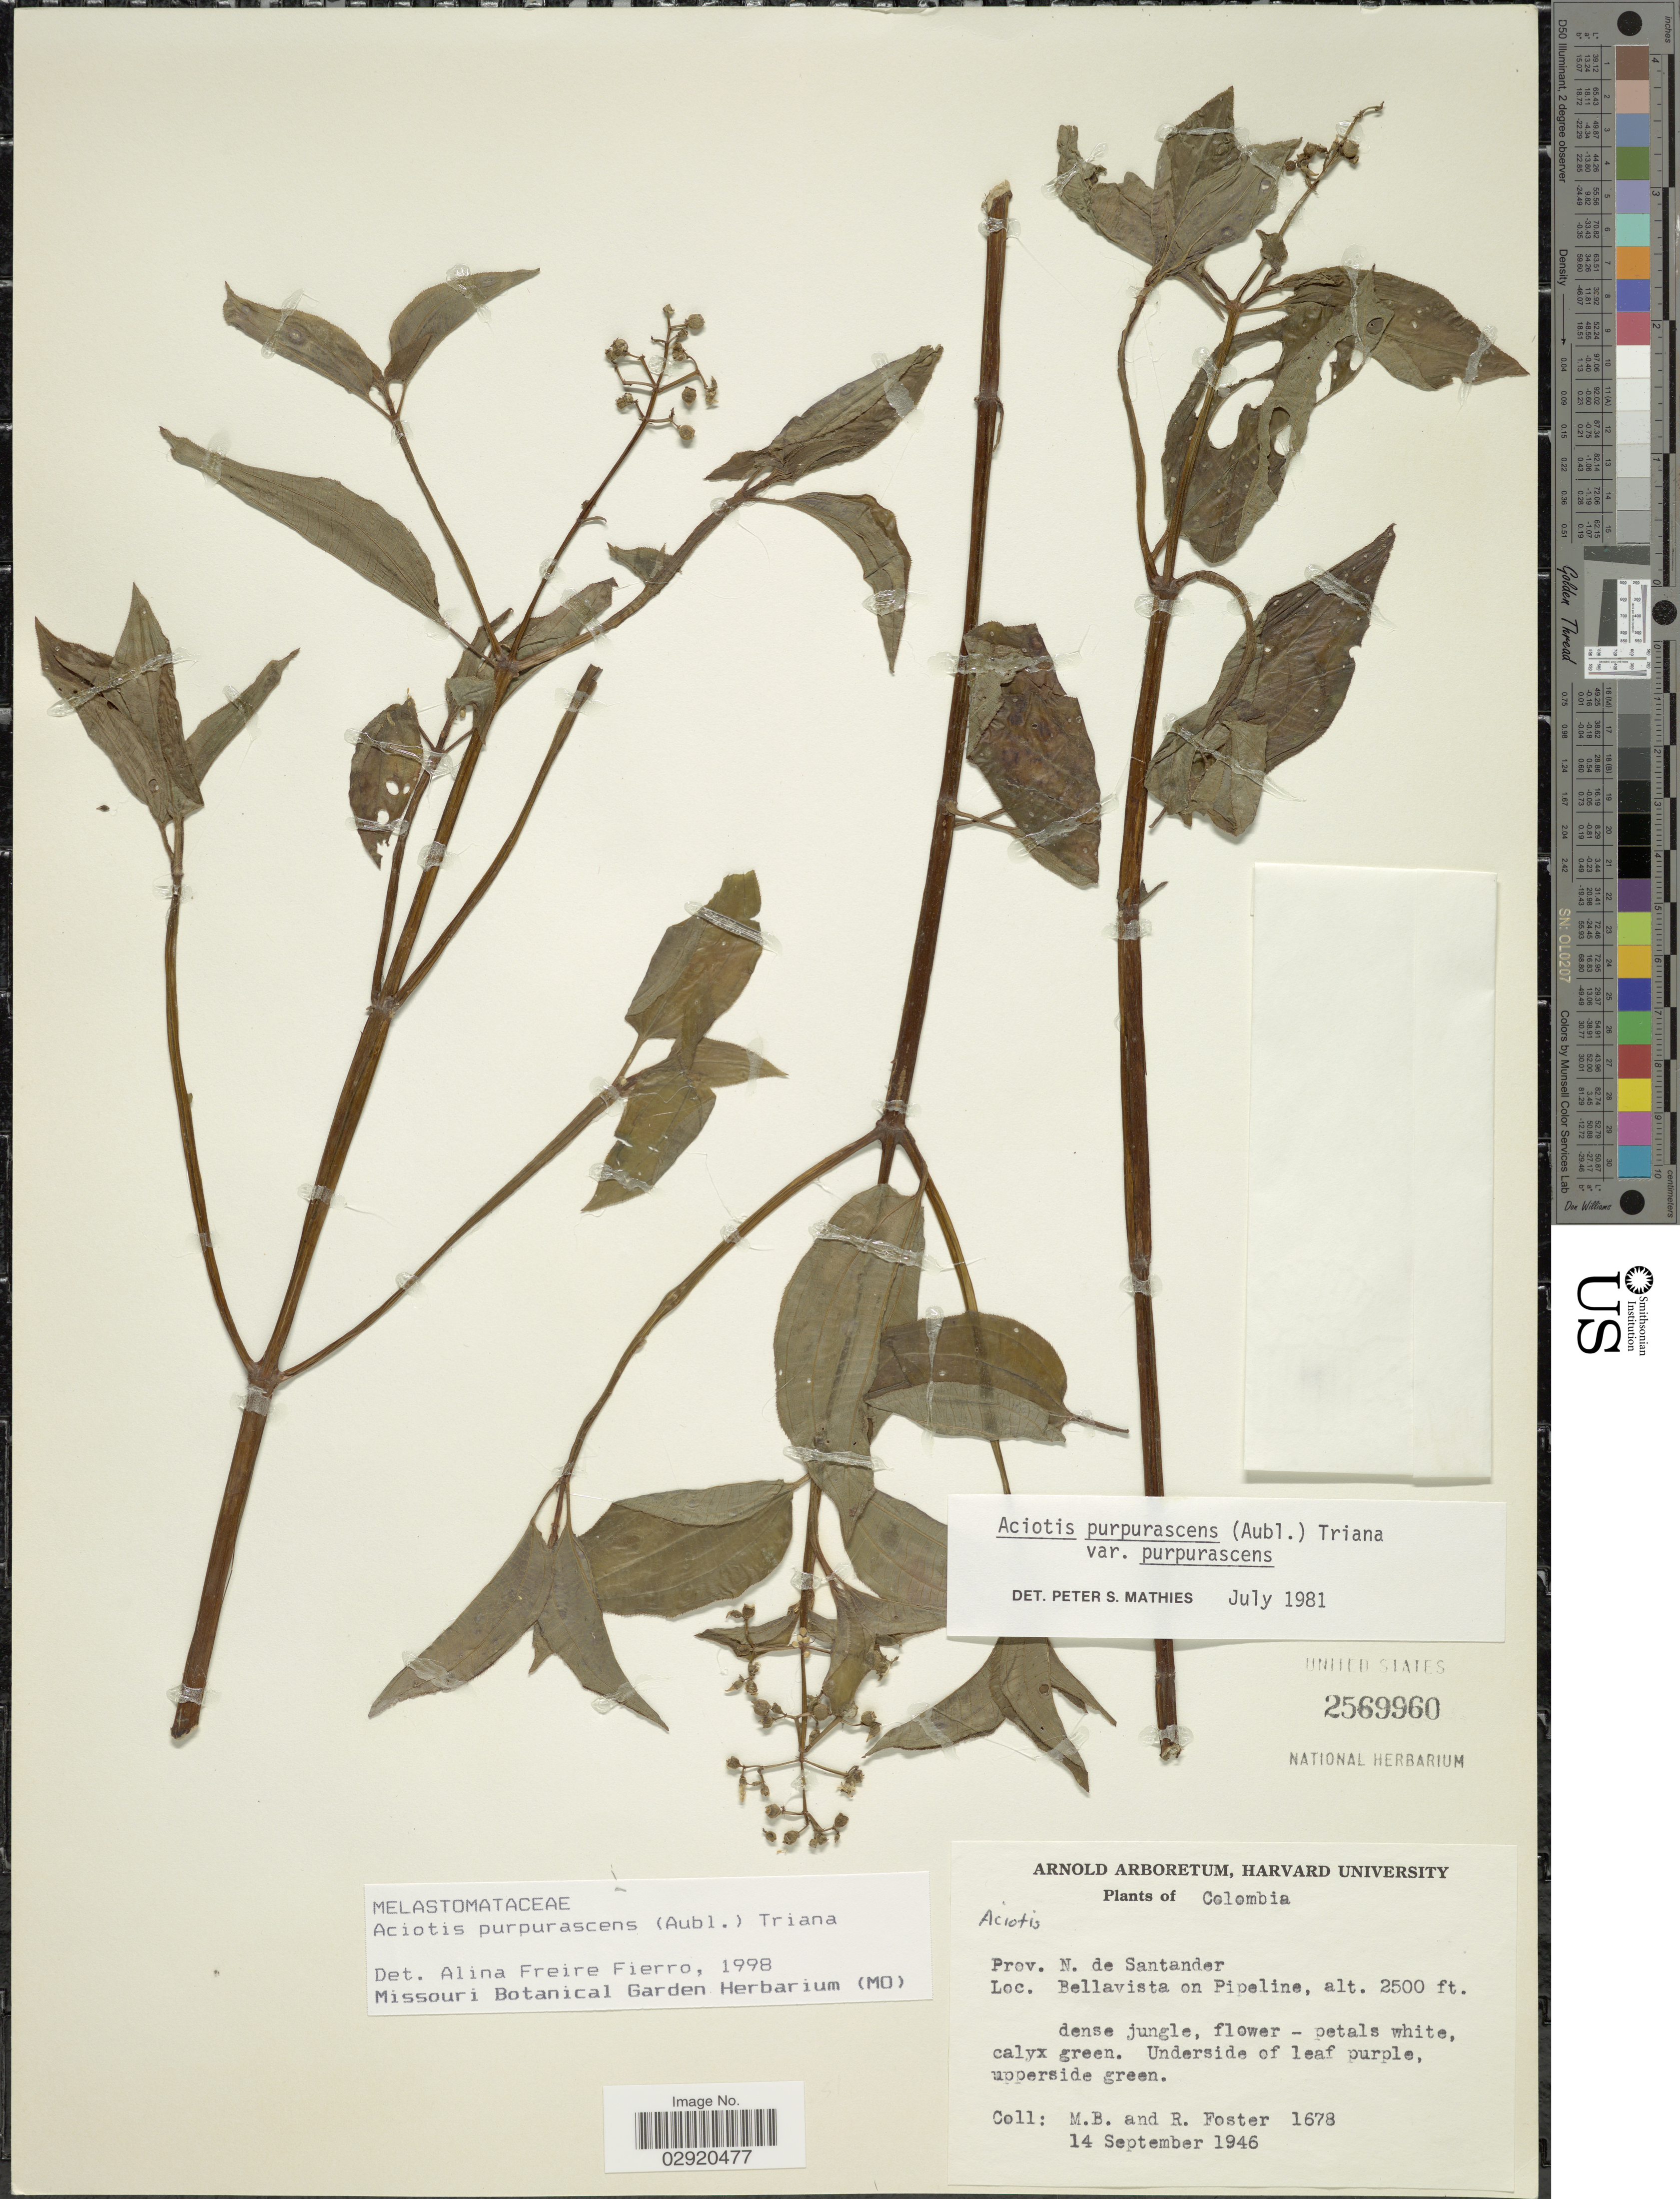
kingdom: Plantae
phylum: Tracheophyta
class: Magnoliopsida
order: Myrtales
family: Melastomataceae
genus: Aciotis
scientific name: Aciotis purpurascens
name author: (Aubl.) Triana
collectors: M. B. Foster & R. Foster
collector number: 1678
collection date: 1946-09-14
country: Colombia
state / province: Norte de Santander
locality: Prov. N. de Santander. Bellavista on Pipeline.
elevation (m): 762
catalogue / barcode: US 2569960